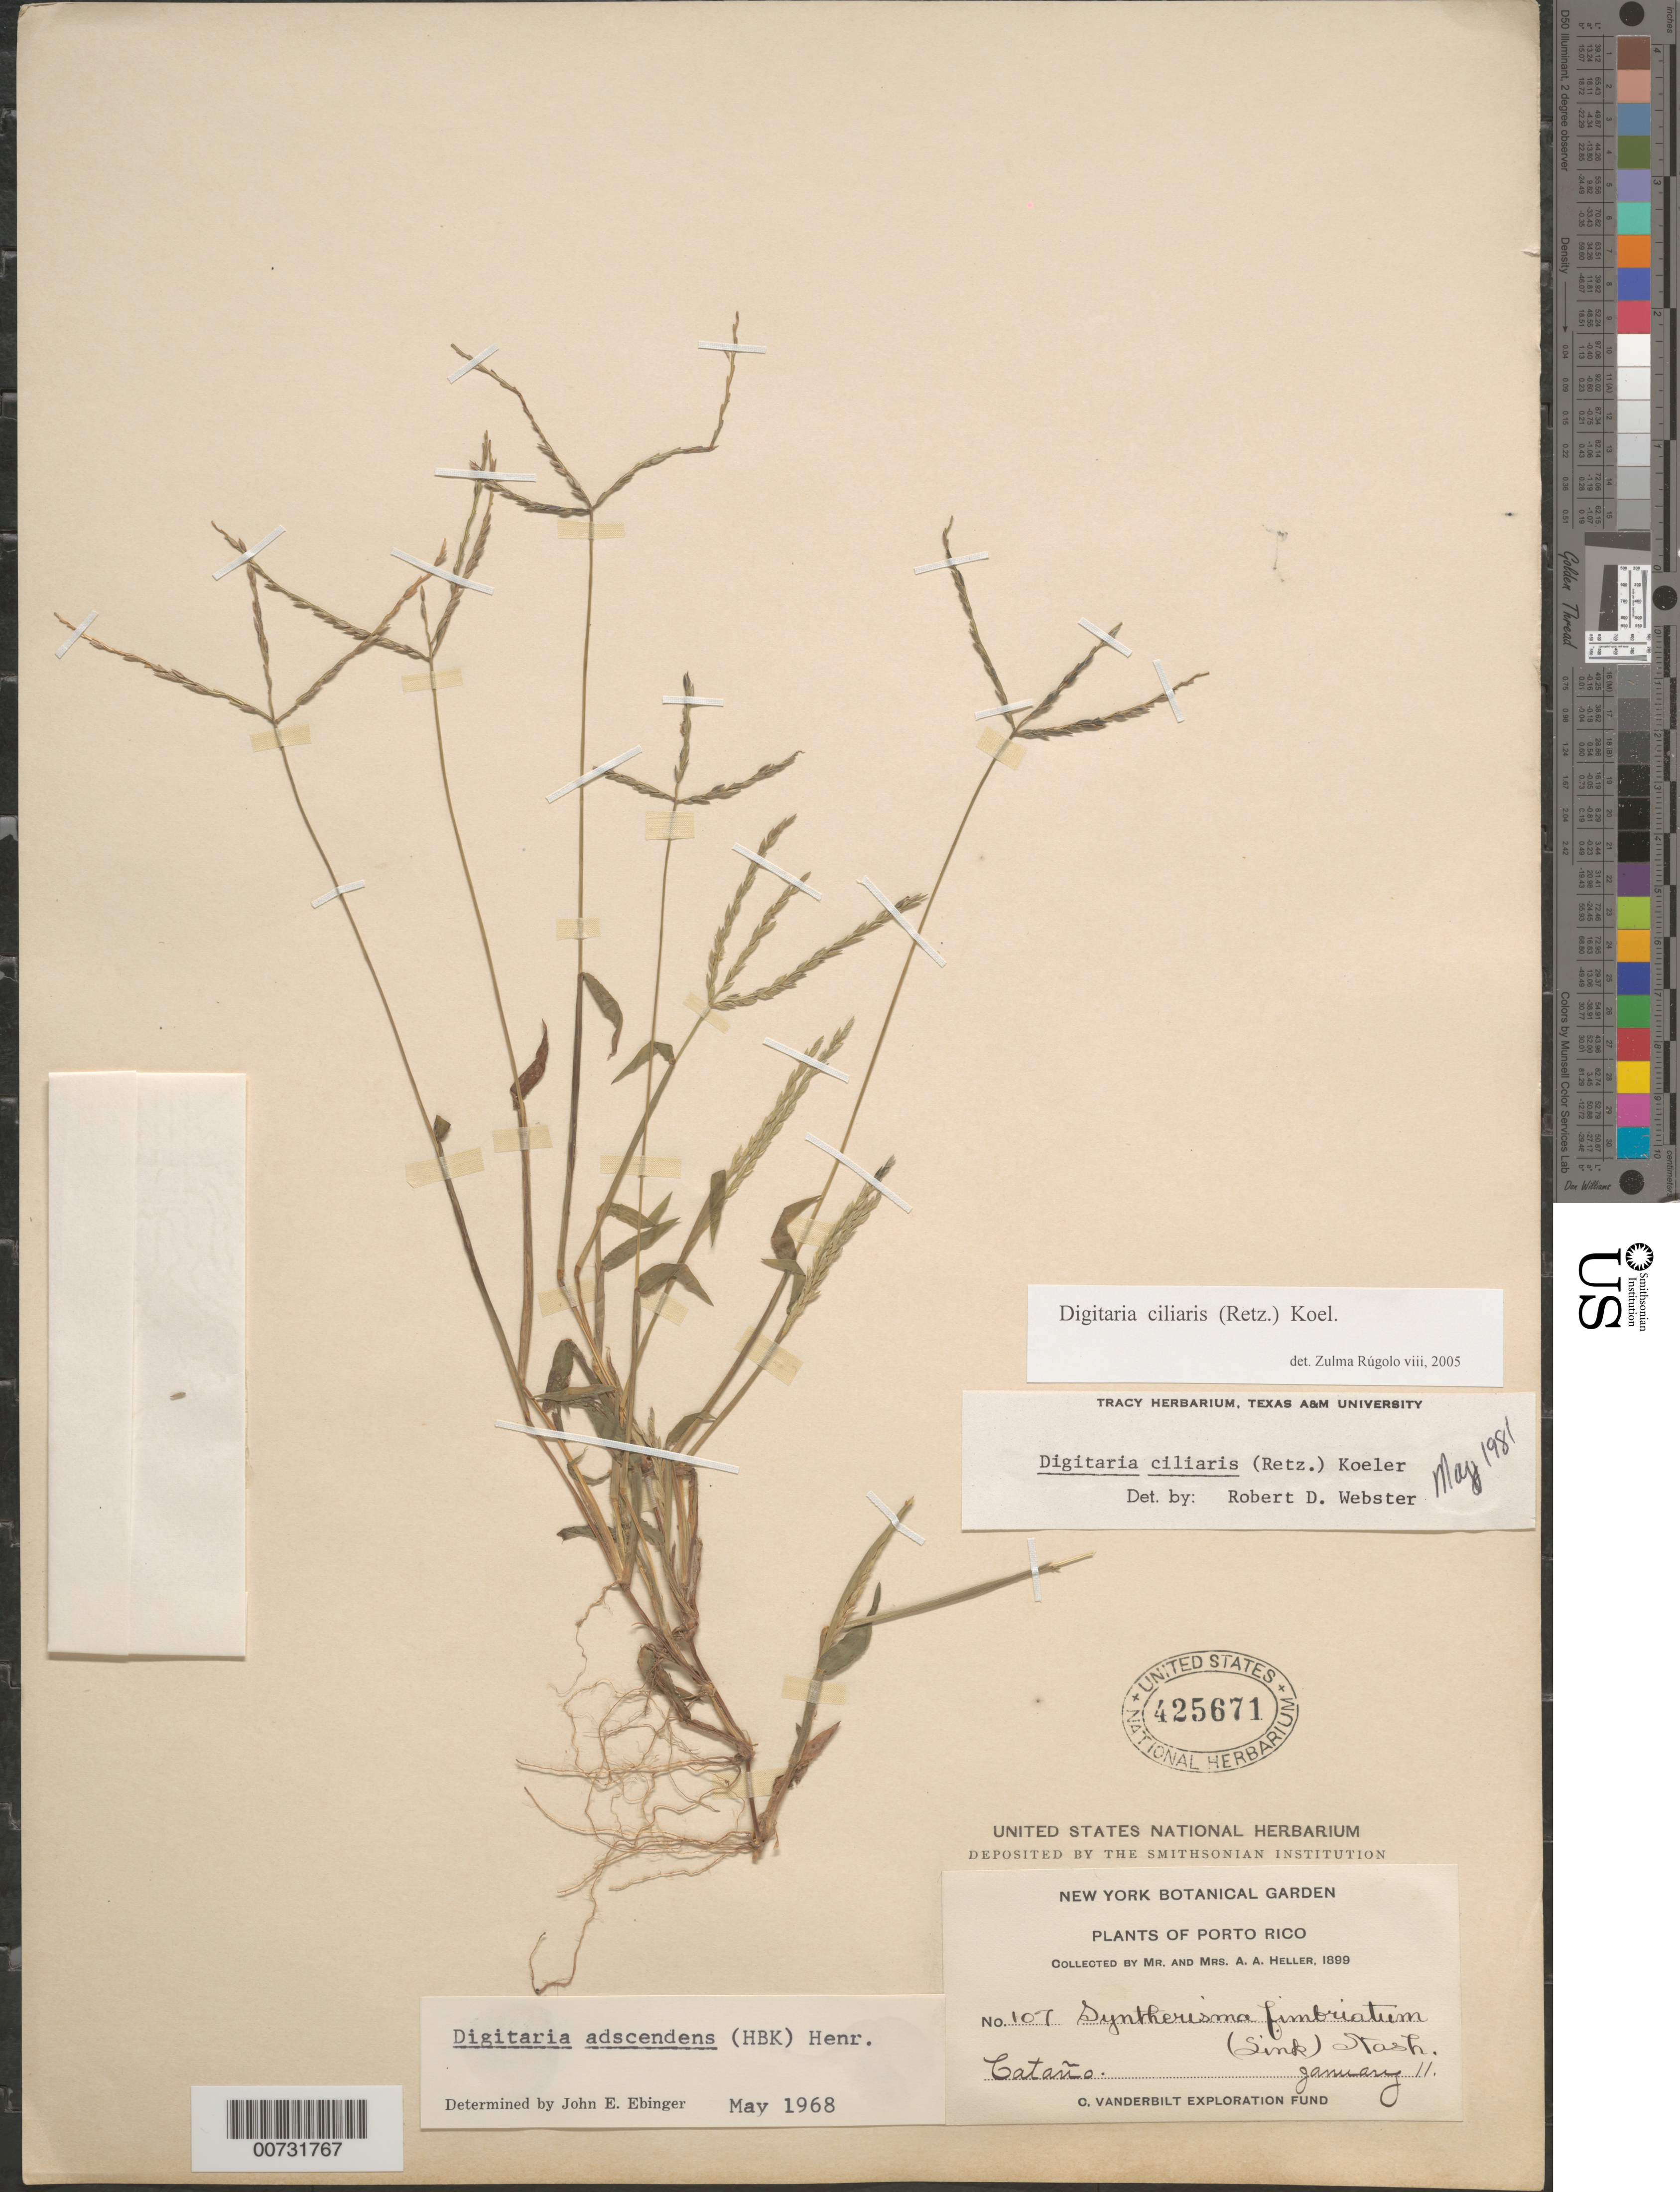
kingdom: Plantae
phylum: Tracheophyta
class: Liliopsida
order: Poales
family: Poaceae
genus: Digitaria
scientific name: Digitaria ciliaris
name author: (Retz.) Koeler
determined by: Webster, Robert D.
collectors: A. A. Heller & E. G. Heller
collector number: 107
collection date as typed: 11 Jan 1899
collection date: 1899-01-11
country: Puerto Rico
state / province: Cataño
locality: Cataño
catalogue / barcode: US 425671